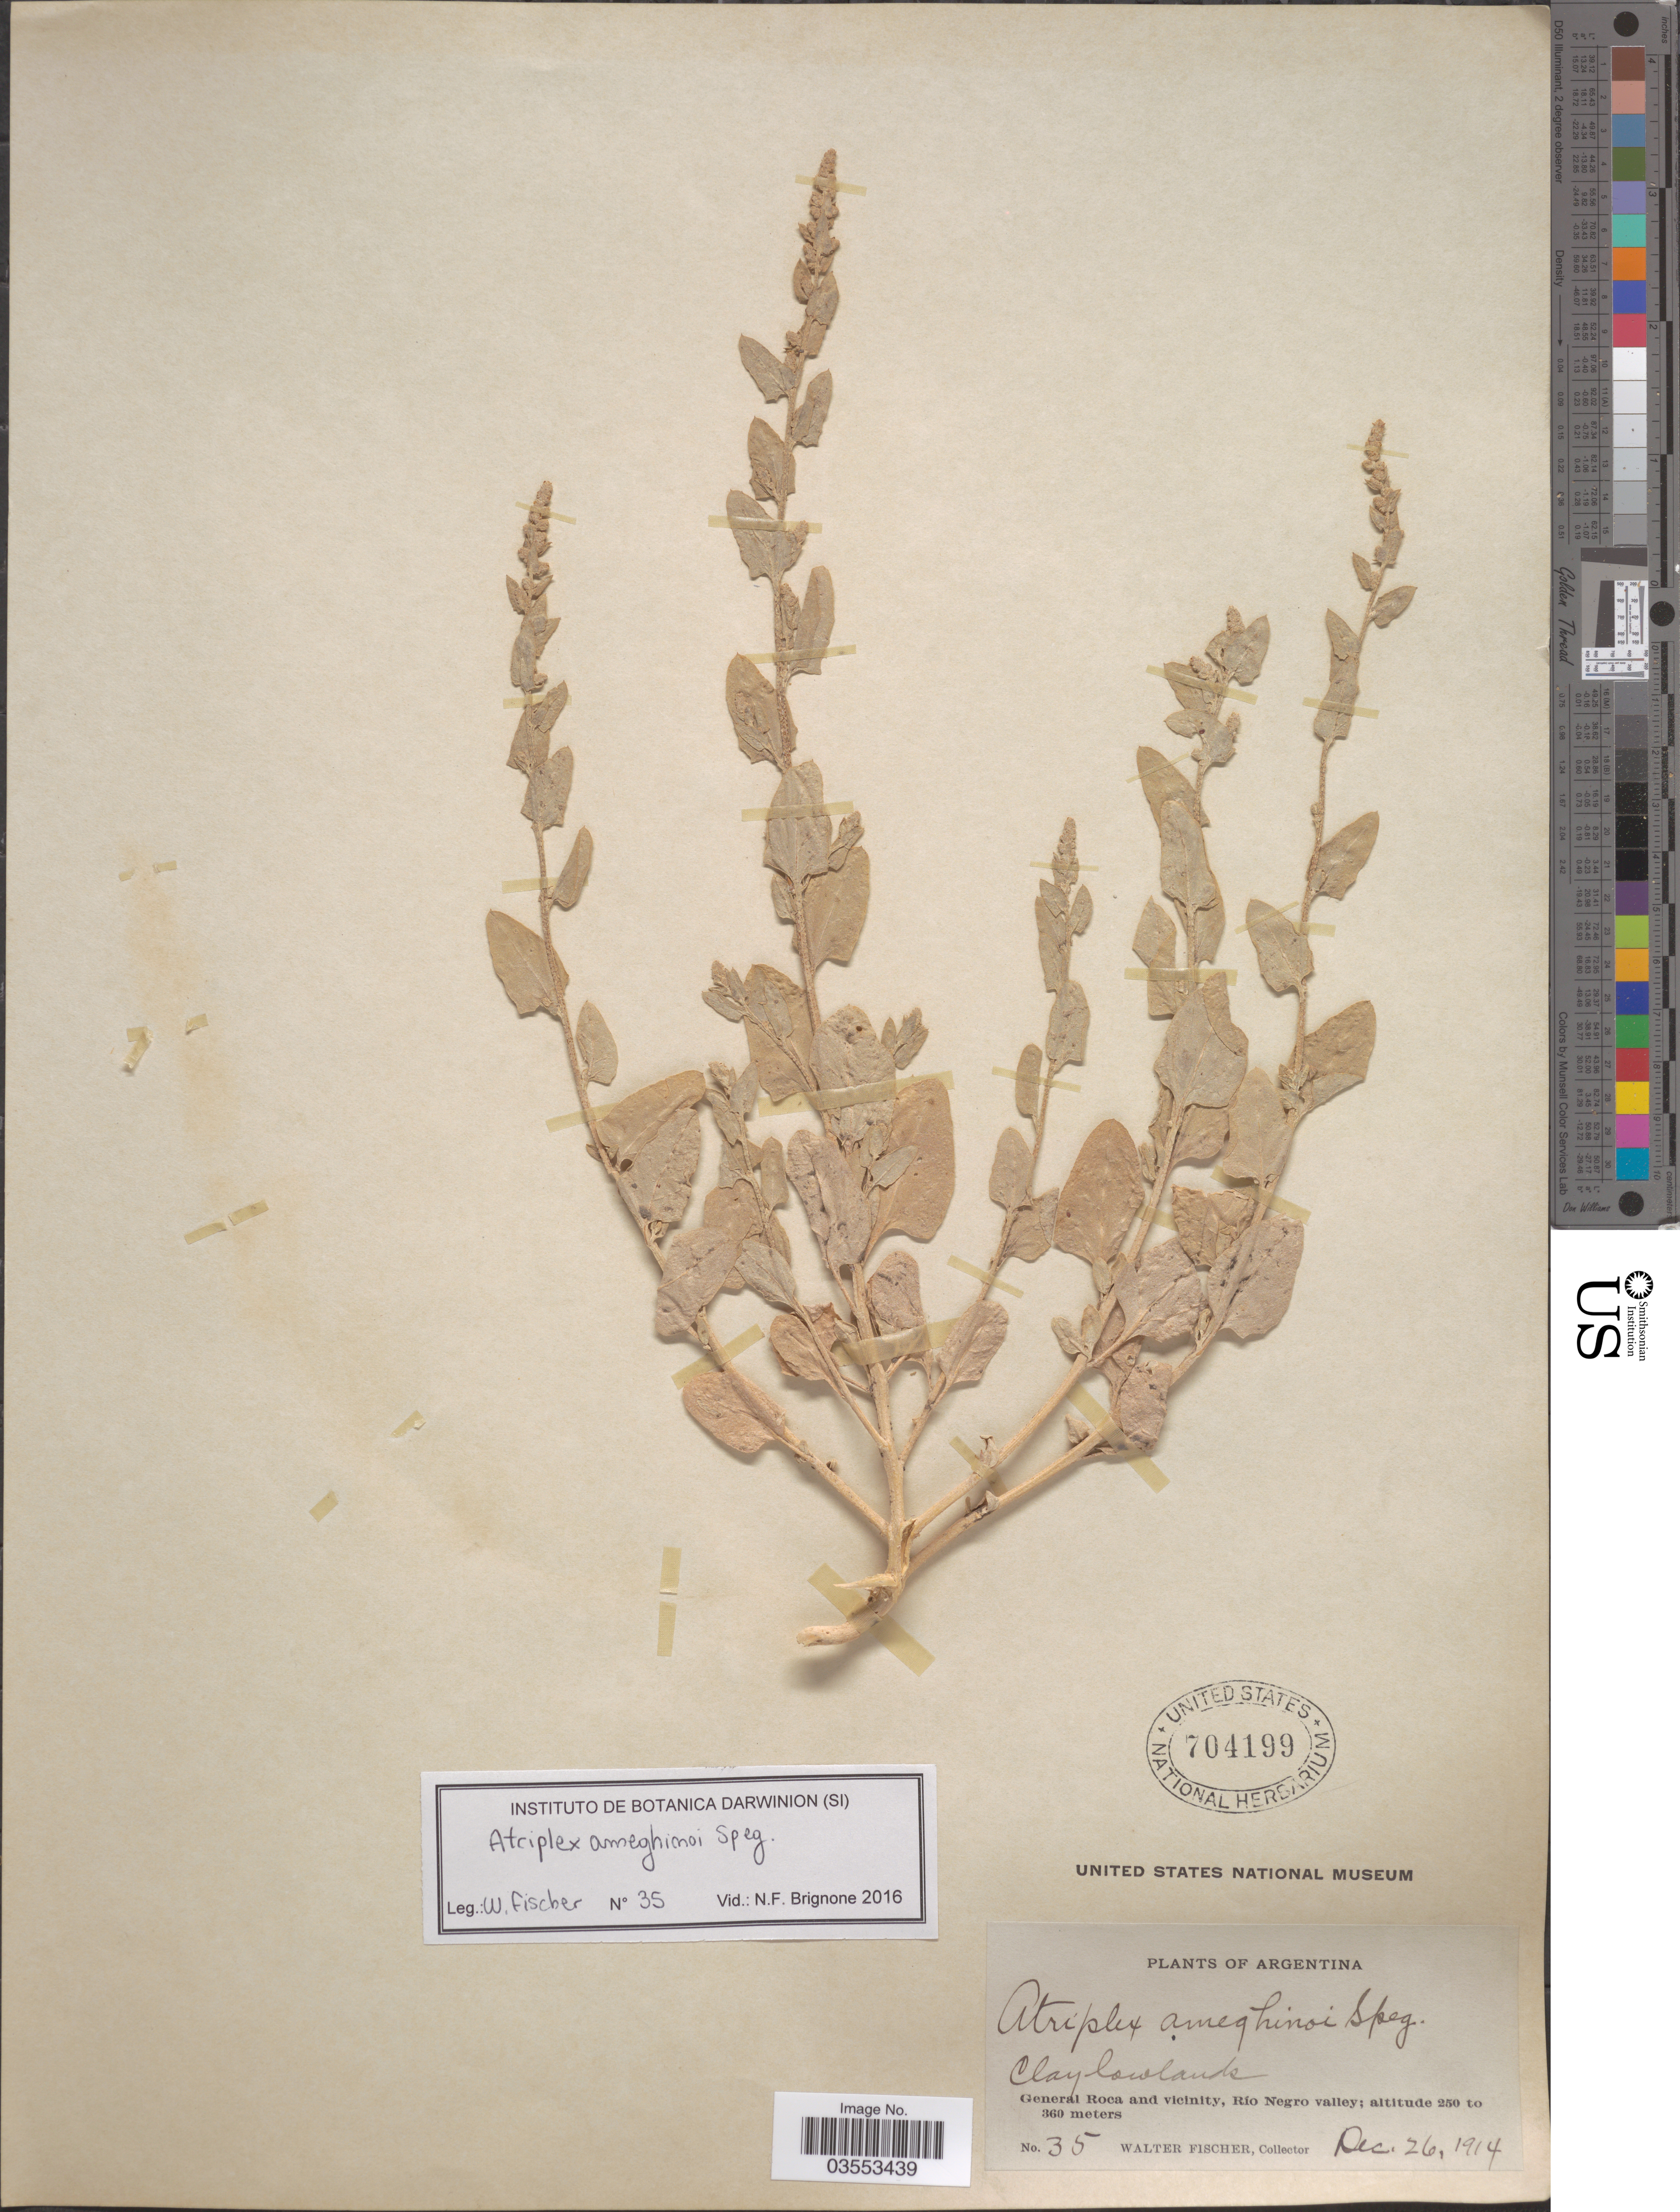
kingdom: Plantae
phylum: Tracheophyta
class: Magnoliopsida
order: Caryophyllales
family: Amaranthaceae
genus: Atriplex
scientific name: Atriplex ameghinoi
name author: Speg.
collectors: W. Fischer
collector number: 35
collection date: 1914-12-26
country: Argentina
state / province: Rio Negro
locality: Clay lowlands. General Roca and vicinity, Río Negro valley.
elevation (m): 250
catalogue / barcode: US 704199